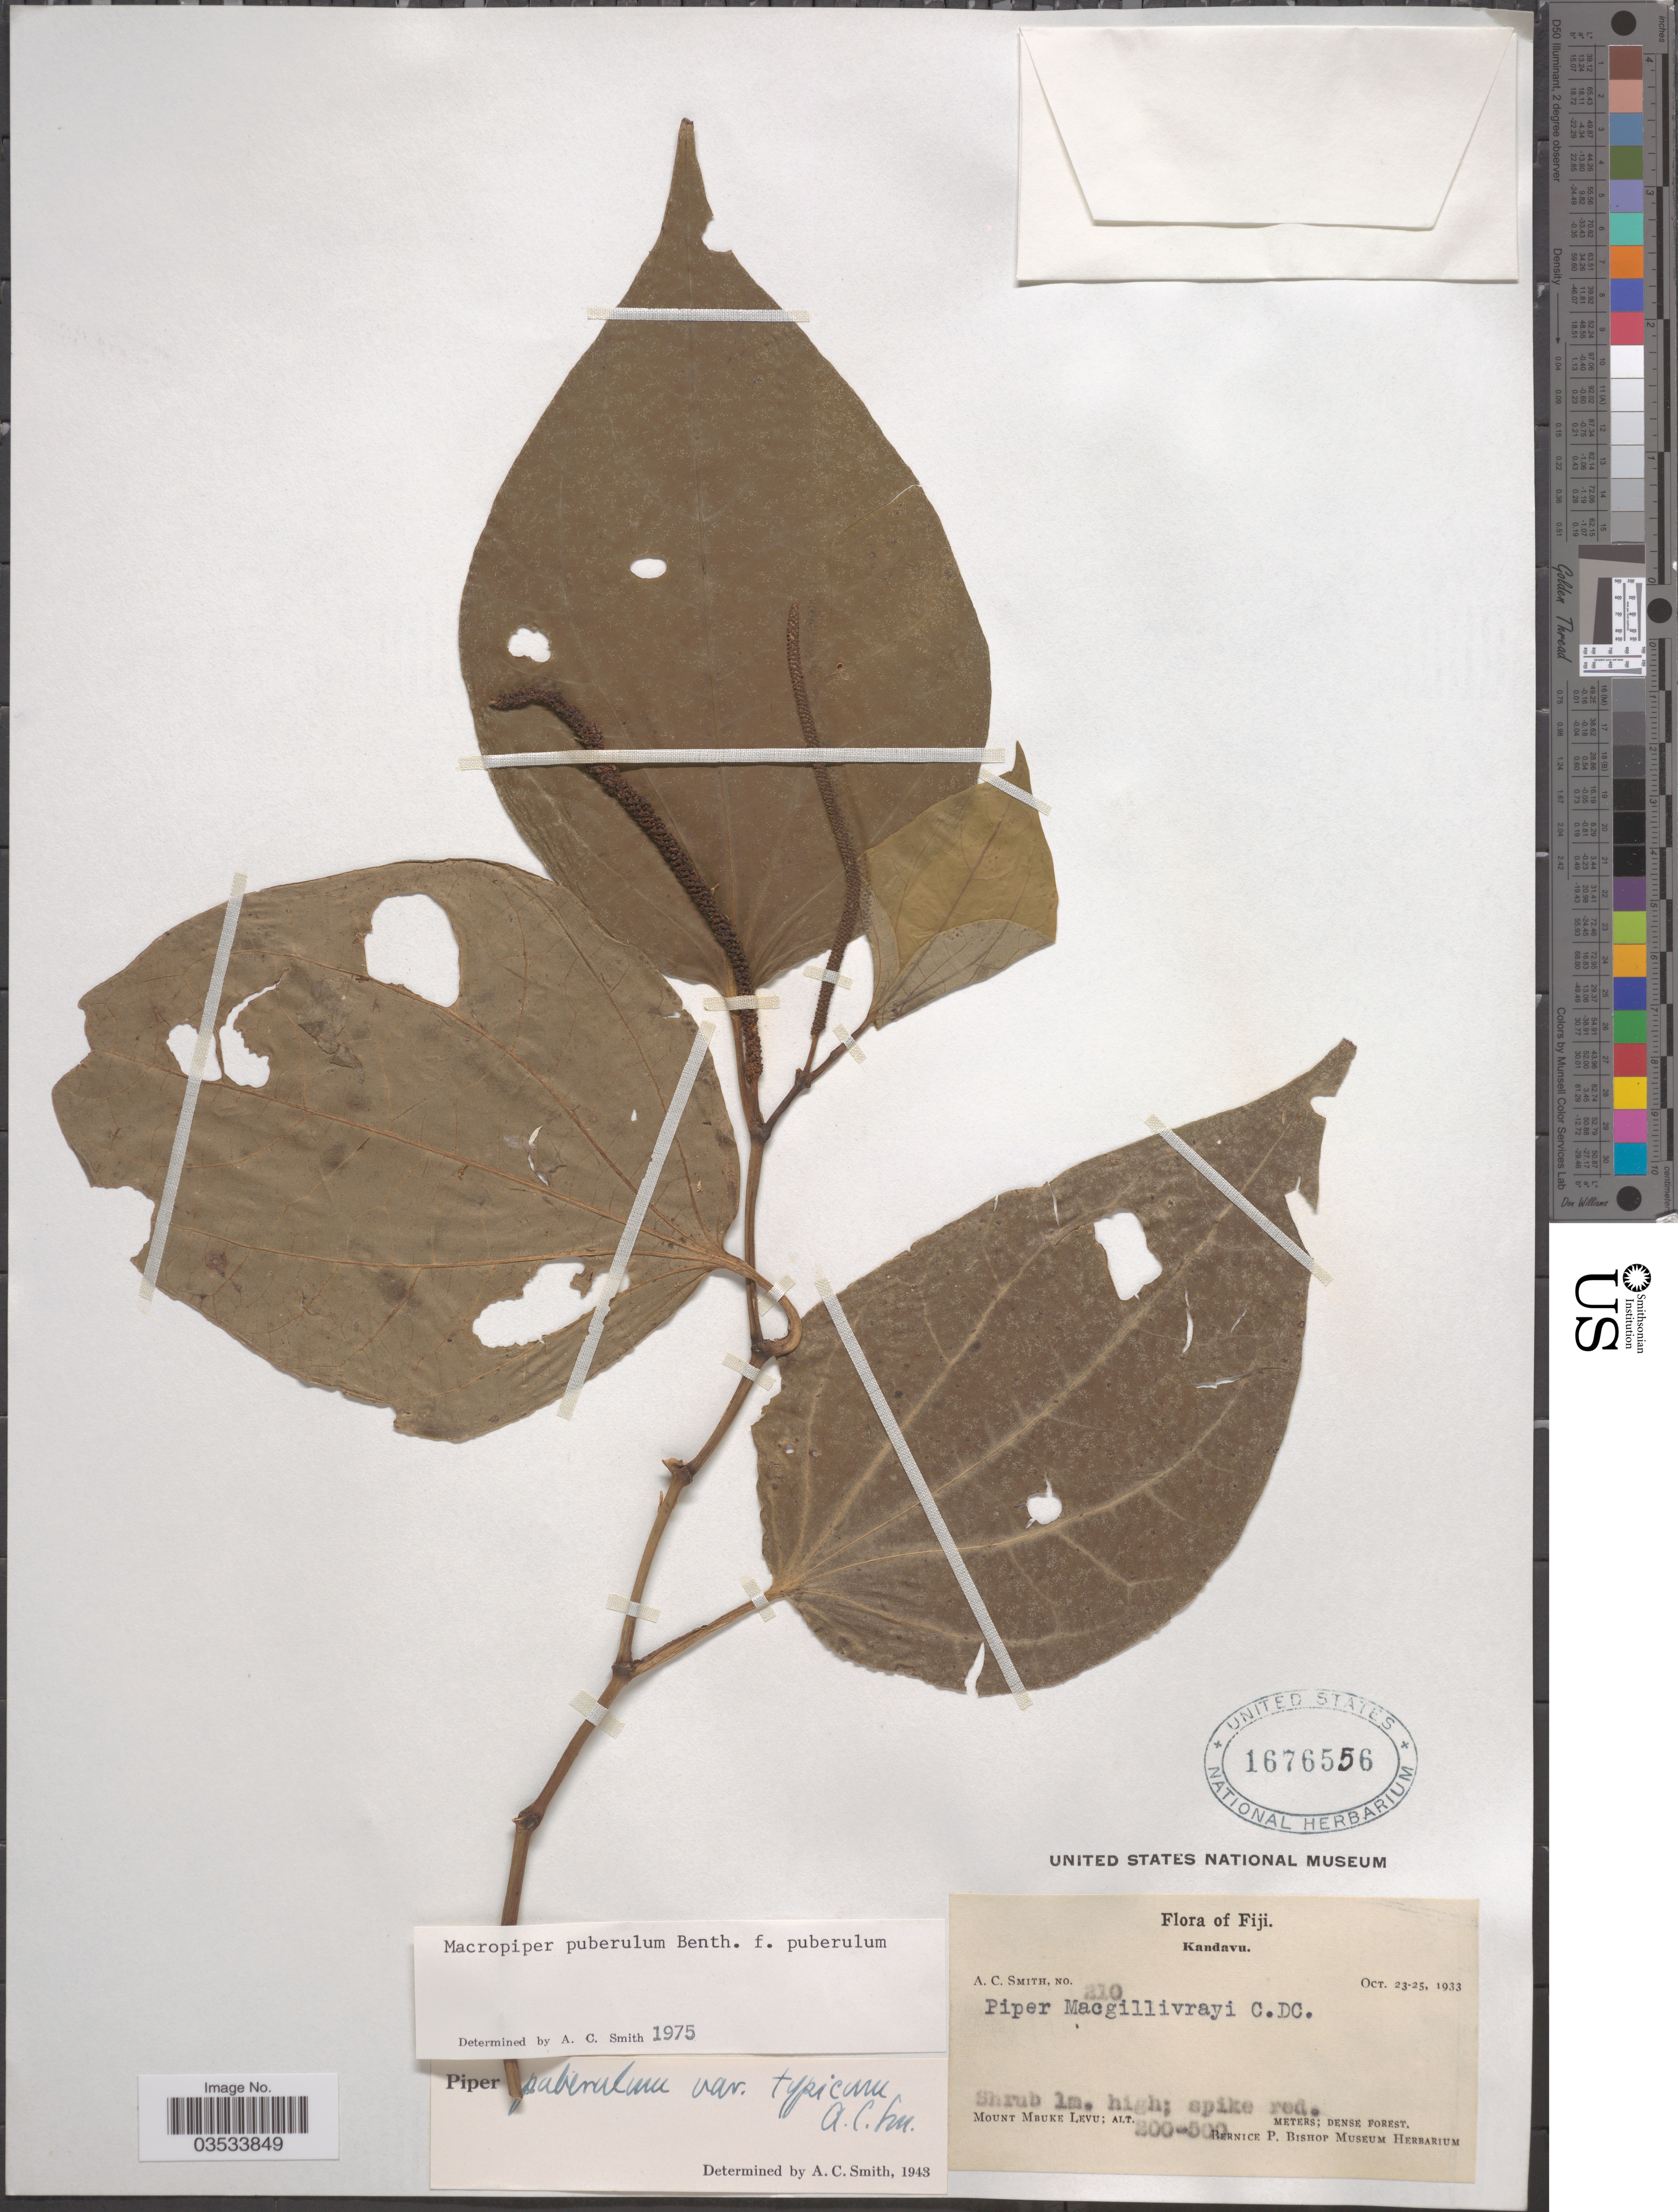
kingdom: Plantae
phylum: Tracheophyta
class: Magnoliopsida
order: Piperales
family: Piperaceae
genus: Piper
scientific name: Piper puberulum var. glabrum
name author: (C. DC.) C.A. Sm.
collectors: A. C. Smith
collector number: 210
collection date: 1933-10-23/1933-10-25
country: Fiji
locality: Kandavu. Mount Mbuke Levu.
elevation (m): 200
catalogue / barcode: US 1676556